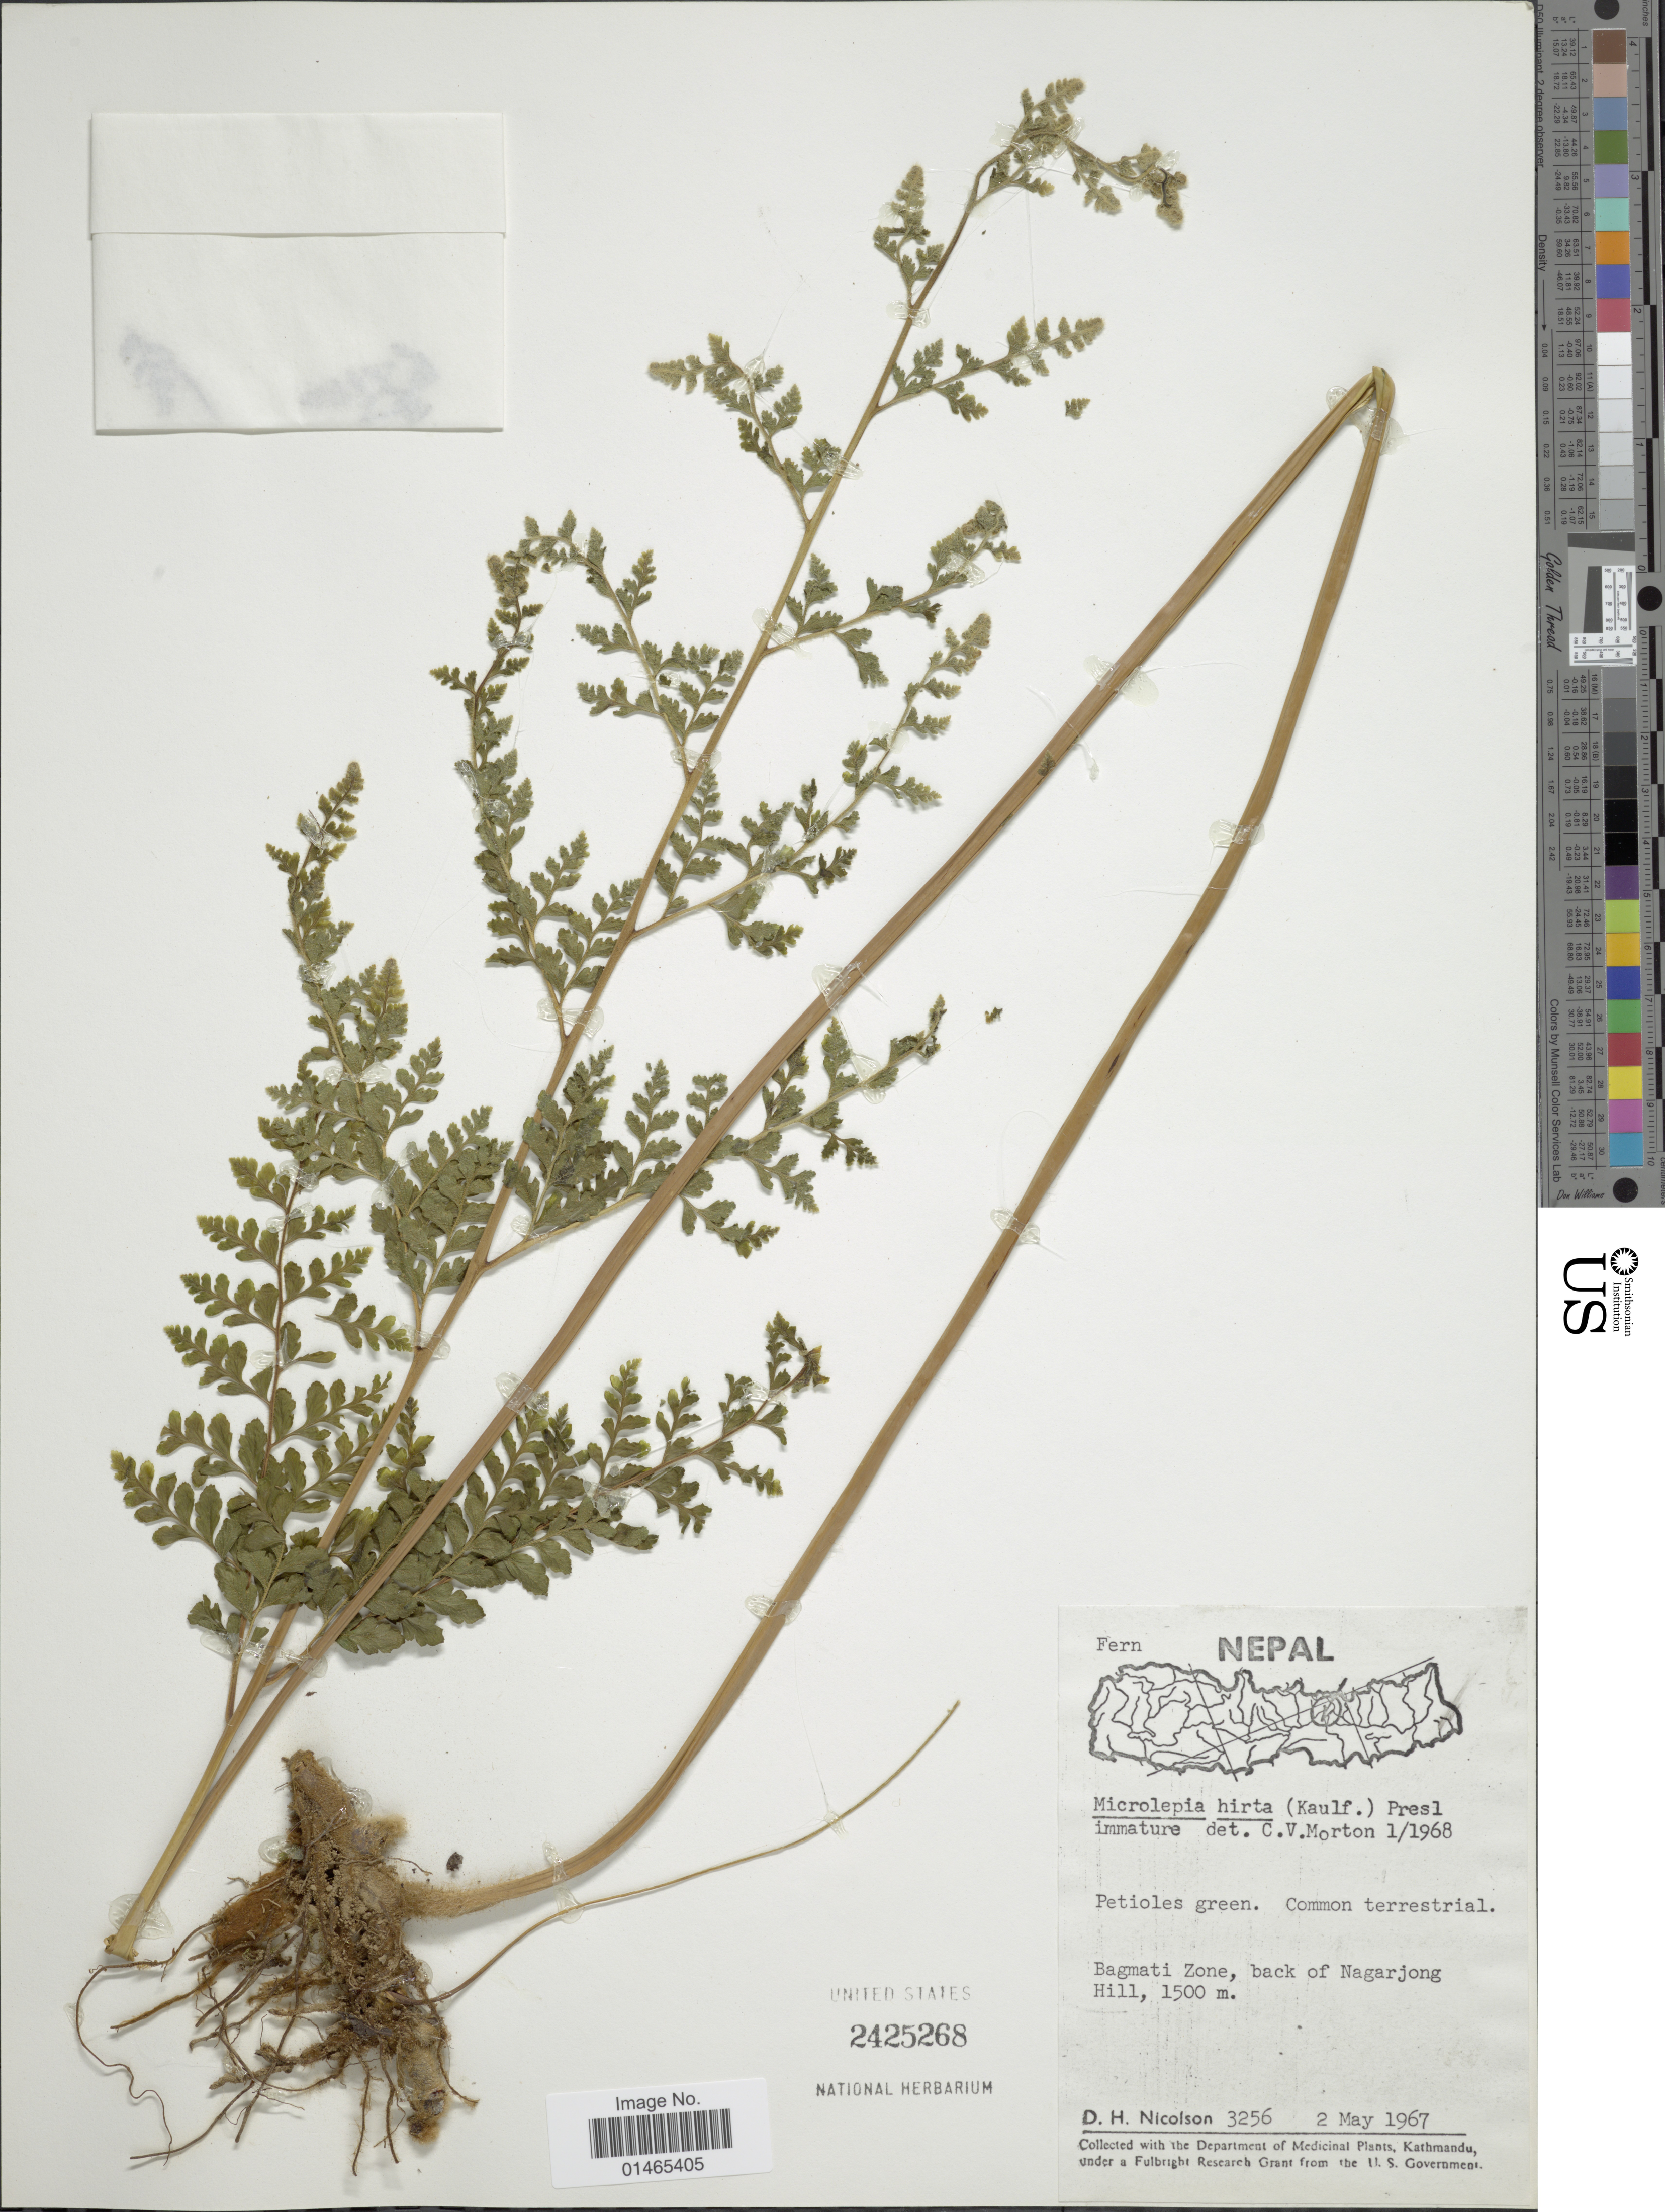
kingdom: Plantae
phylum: Tracheophyta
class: Polypodiopsida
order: Polypodiales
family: Dennstaedtiaceae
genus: Microlepia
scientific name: Microlepia dubia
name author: (Roxb.) C.V. Morton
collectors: D. H. Nicolson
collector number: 3256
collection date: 1967-05-02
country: Nepal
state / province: Bagmati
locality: Bagmati Zone, back of Nagarjong Hill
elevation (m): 1500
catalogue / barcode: US 2425268